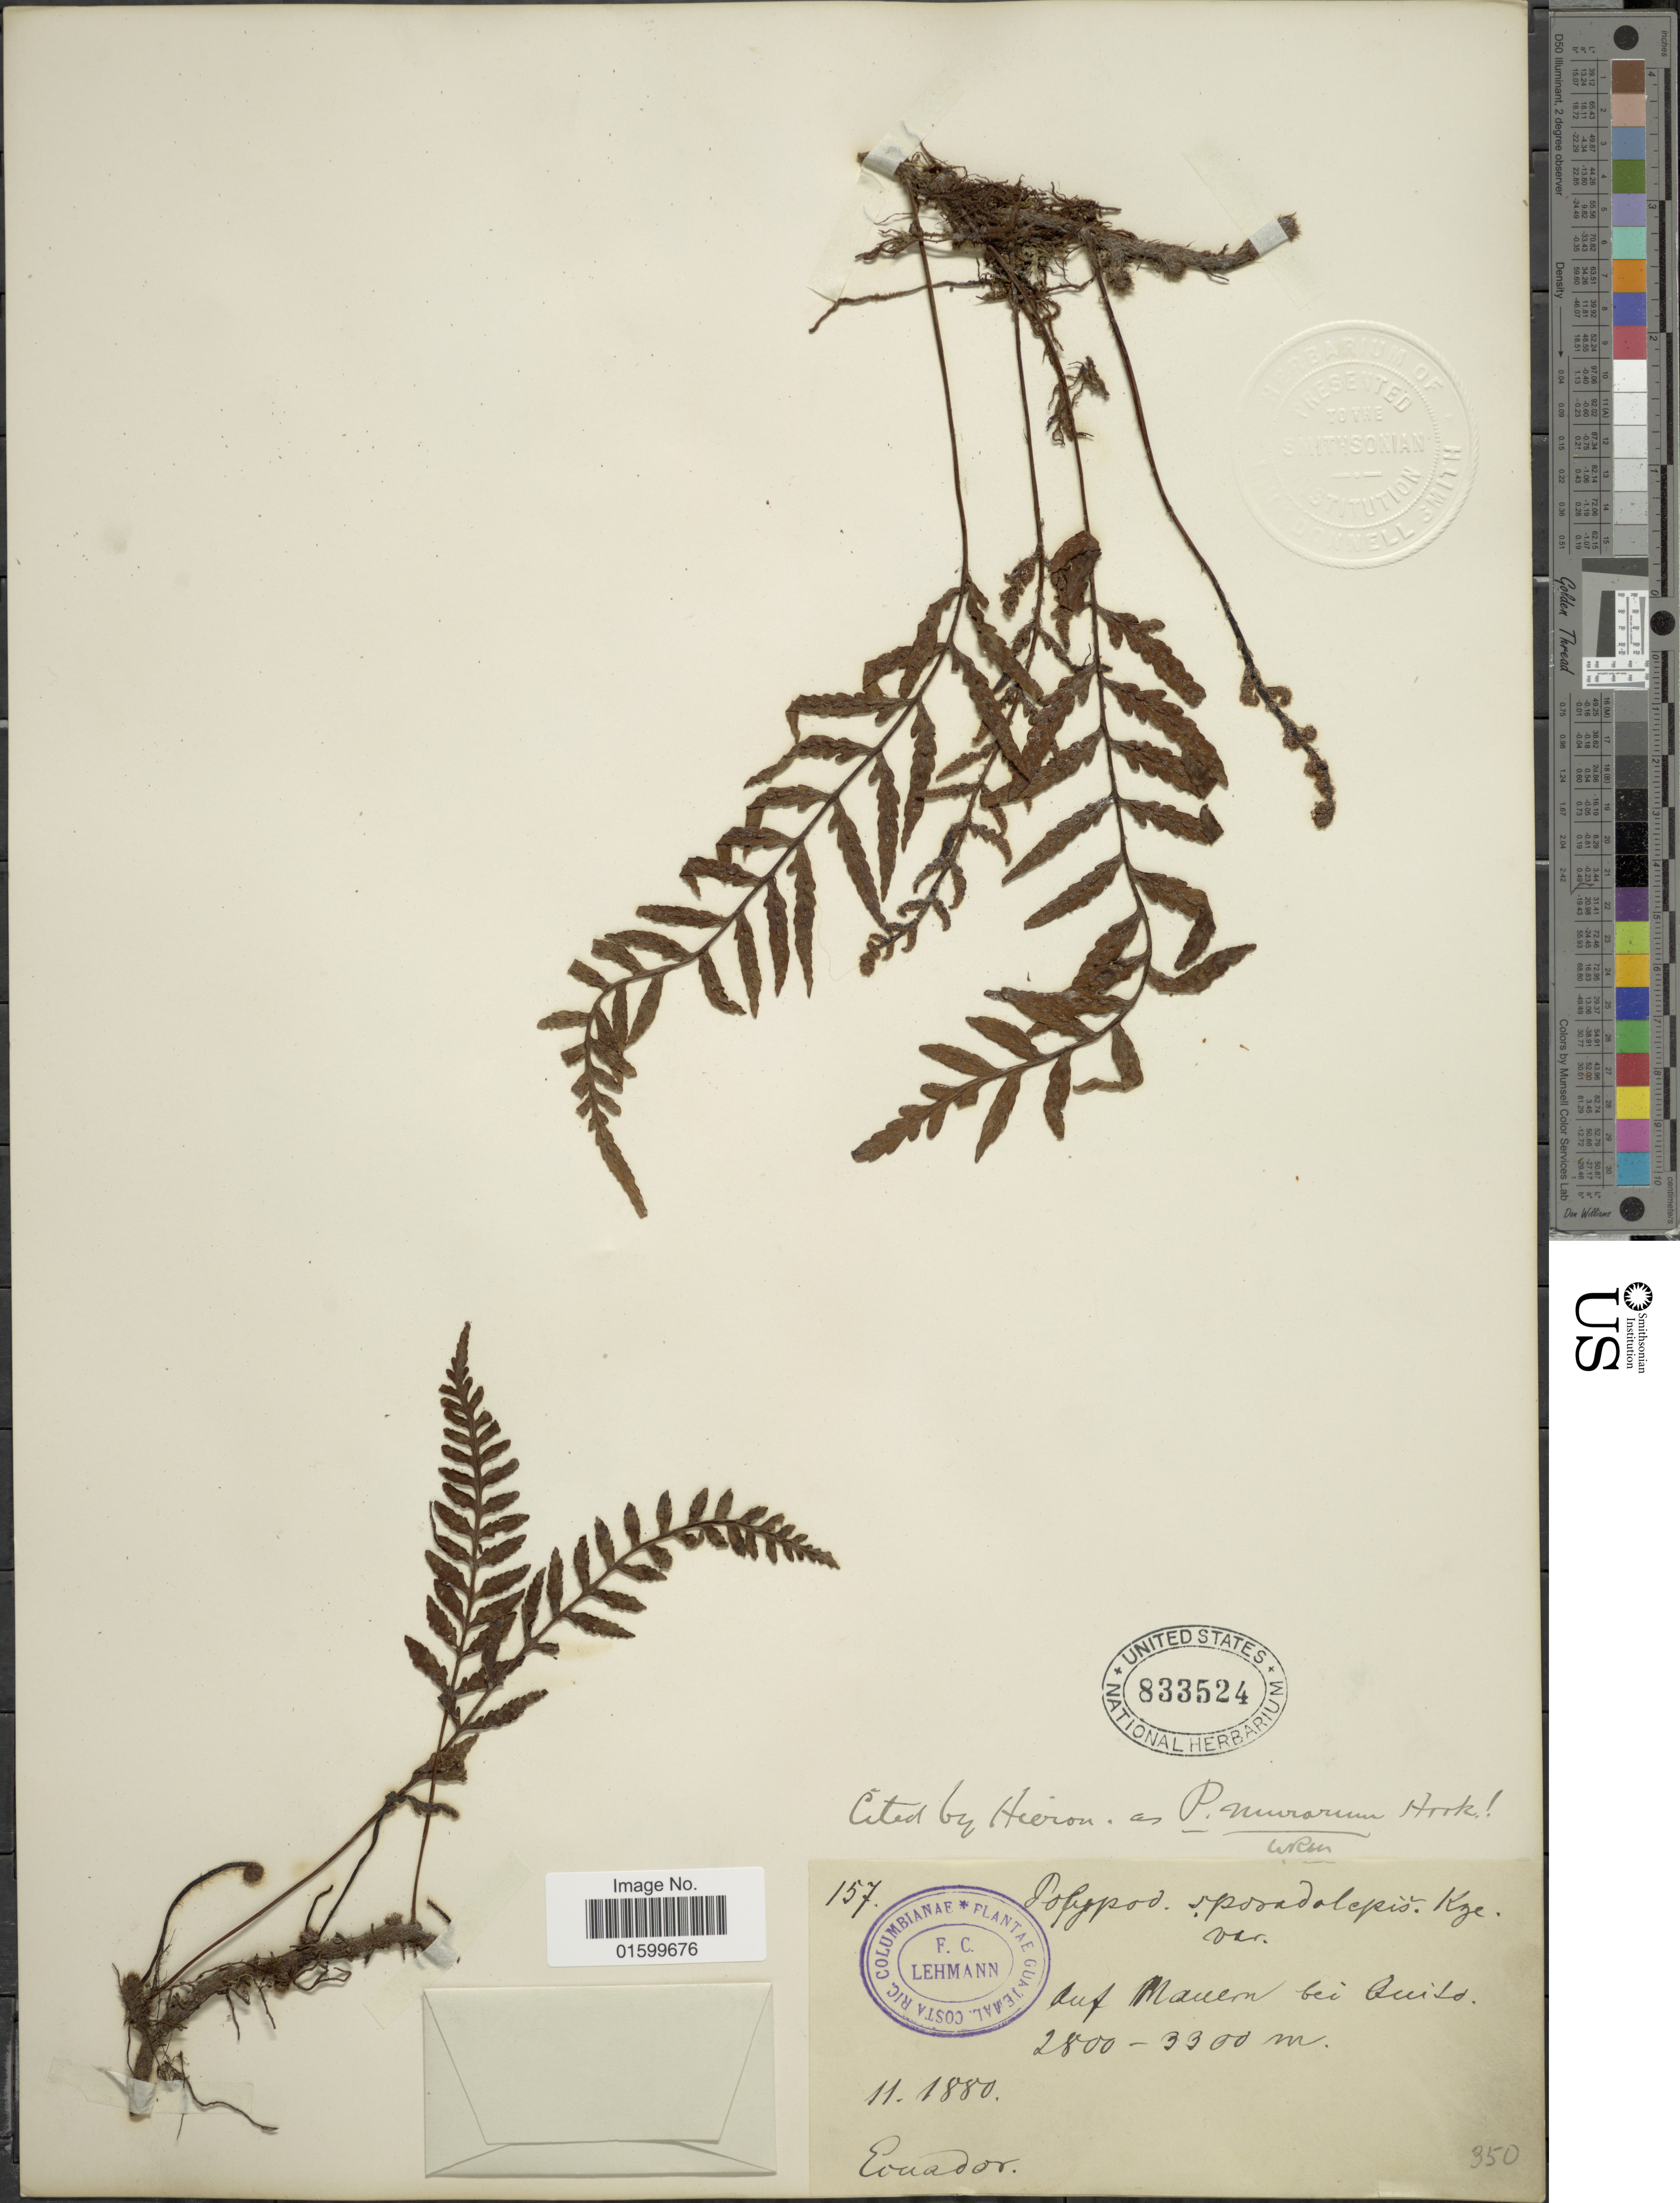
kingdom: Plantae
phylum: Tracheophyta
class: Polypodiopsida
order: Polypodiales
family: Polypodiaceae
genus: Pleopeltis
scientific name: Pleopeltis murorum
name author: (Hook.) A.R. Sm. & Tejero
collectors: F. Lehman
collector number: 157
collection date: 1880-11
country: Ecuador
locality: Auf Mauern bei Quito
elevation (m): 2800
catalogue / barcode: US 833524